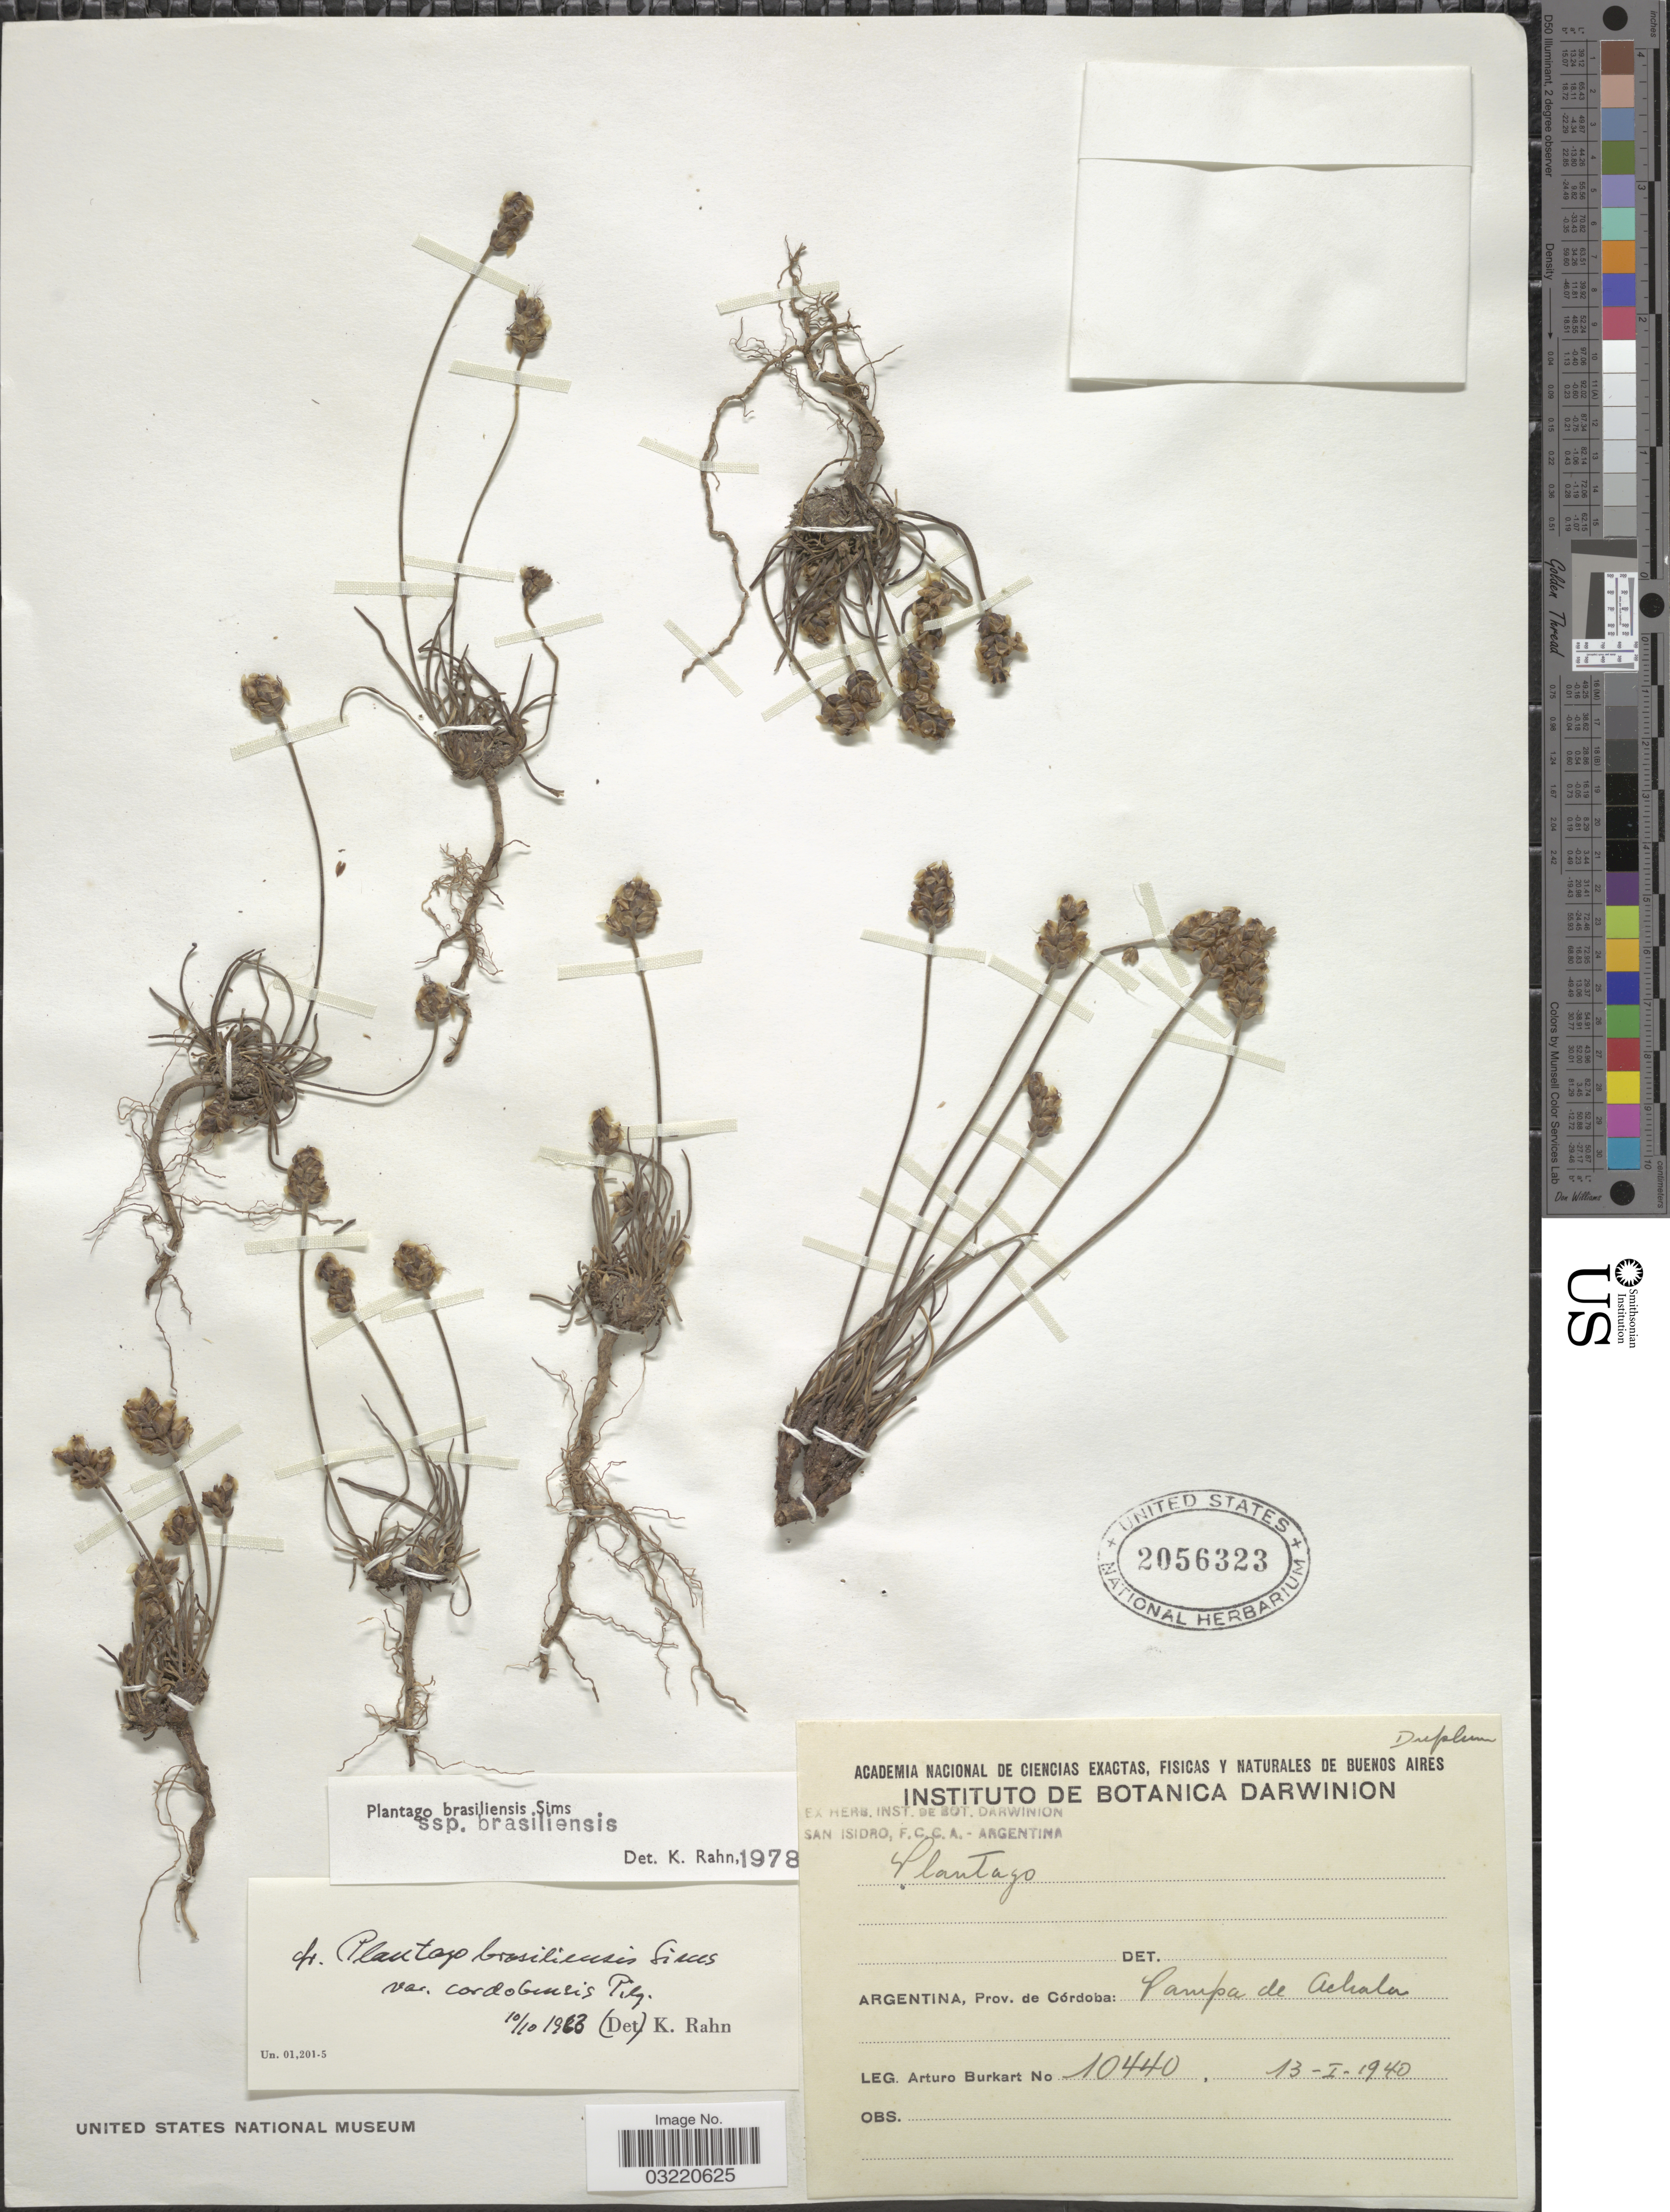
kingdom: Plantae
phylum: Tracheophyta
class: Magnoliopsida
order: Lamiales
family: Plantaginaceae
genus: Plantago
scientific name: Plantago brasiliensis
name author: Sims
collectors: A. E. Burkart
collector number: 10440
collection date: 1940-01-13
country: Argentina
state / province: Cordoba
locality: Pampa de Achala.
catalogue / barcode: US 2056323